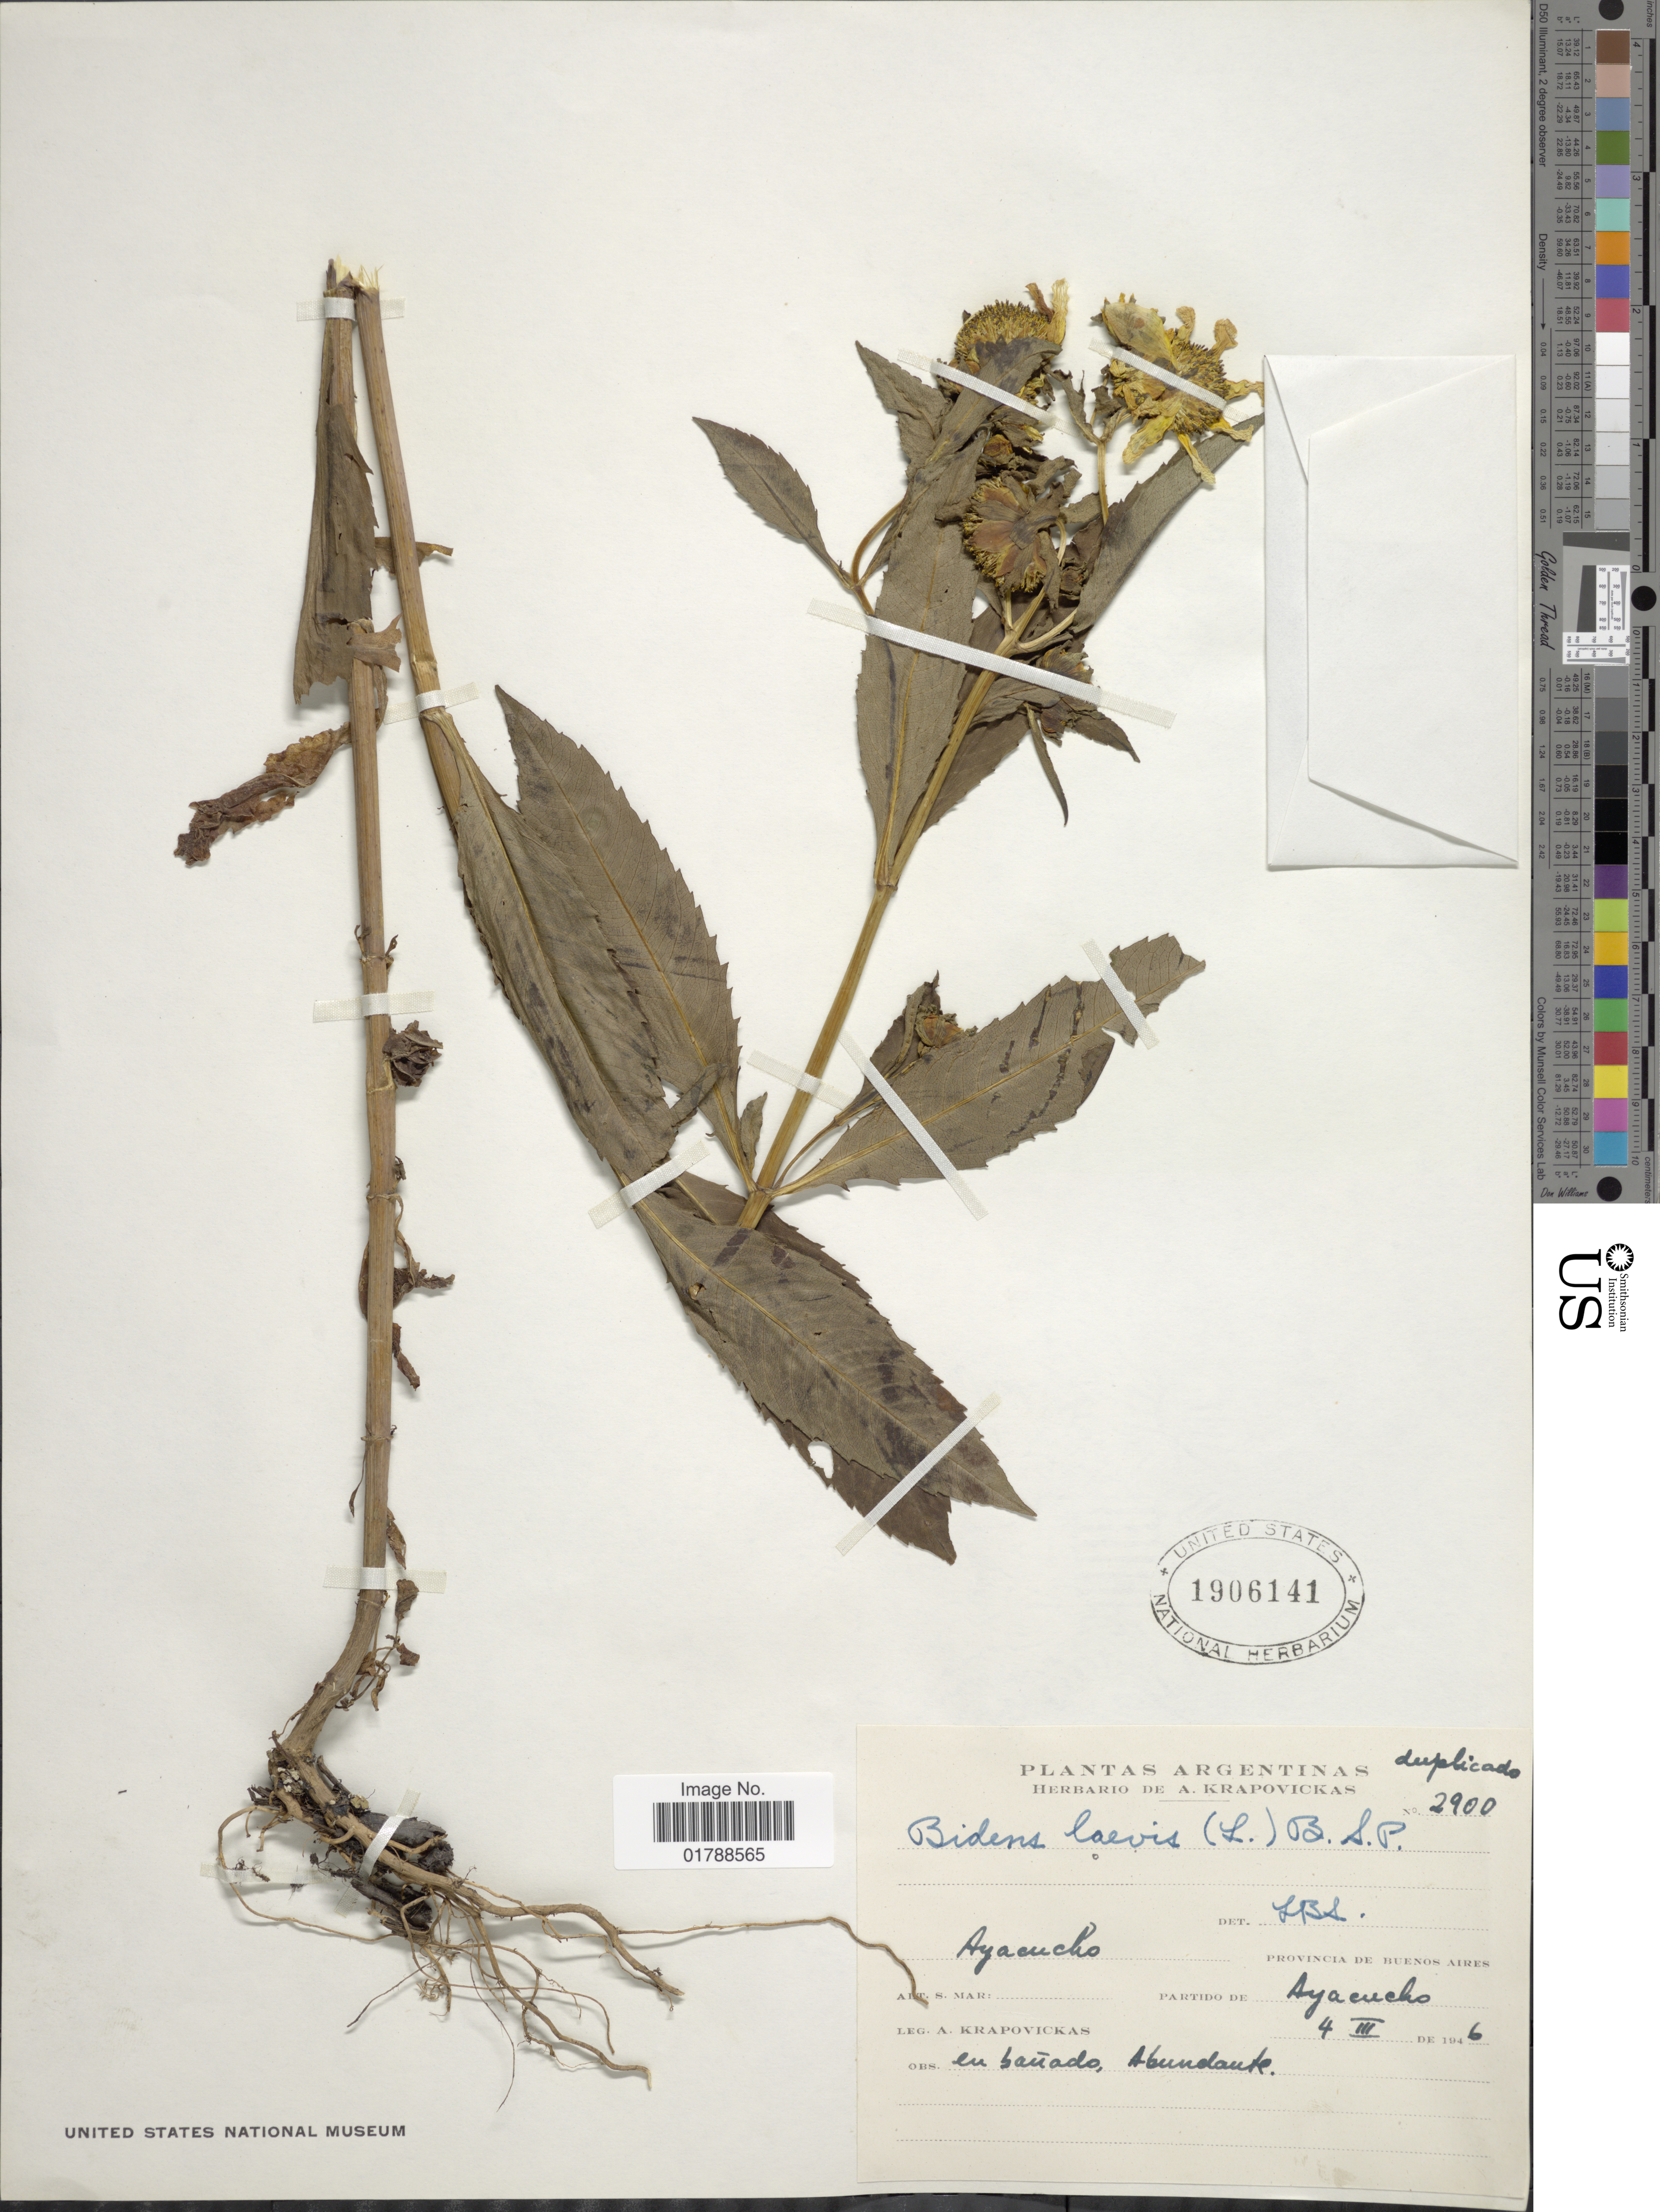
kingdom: Plantae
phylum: Tracheophyta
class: Magnoliopsida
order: Asterales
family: Asteraceae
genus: Bidens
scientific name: Bidens laevis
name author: (L.) Britton, Stearns & Poggenb.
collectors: A. Krapovickas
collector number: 2900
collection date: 1946-03-04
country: Argentina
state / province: Buenos Aires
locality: Ayacucho. Partido de Ayacucho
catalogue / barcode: US 1906141